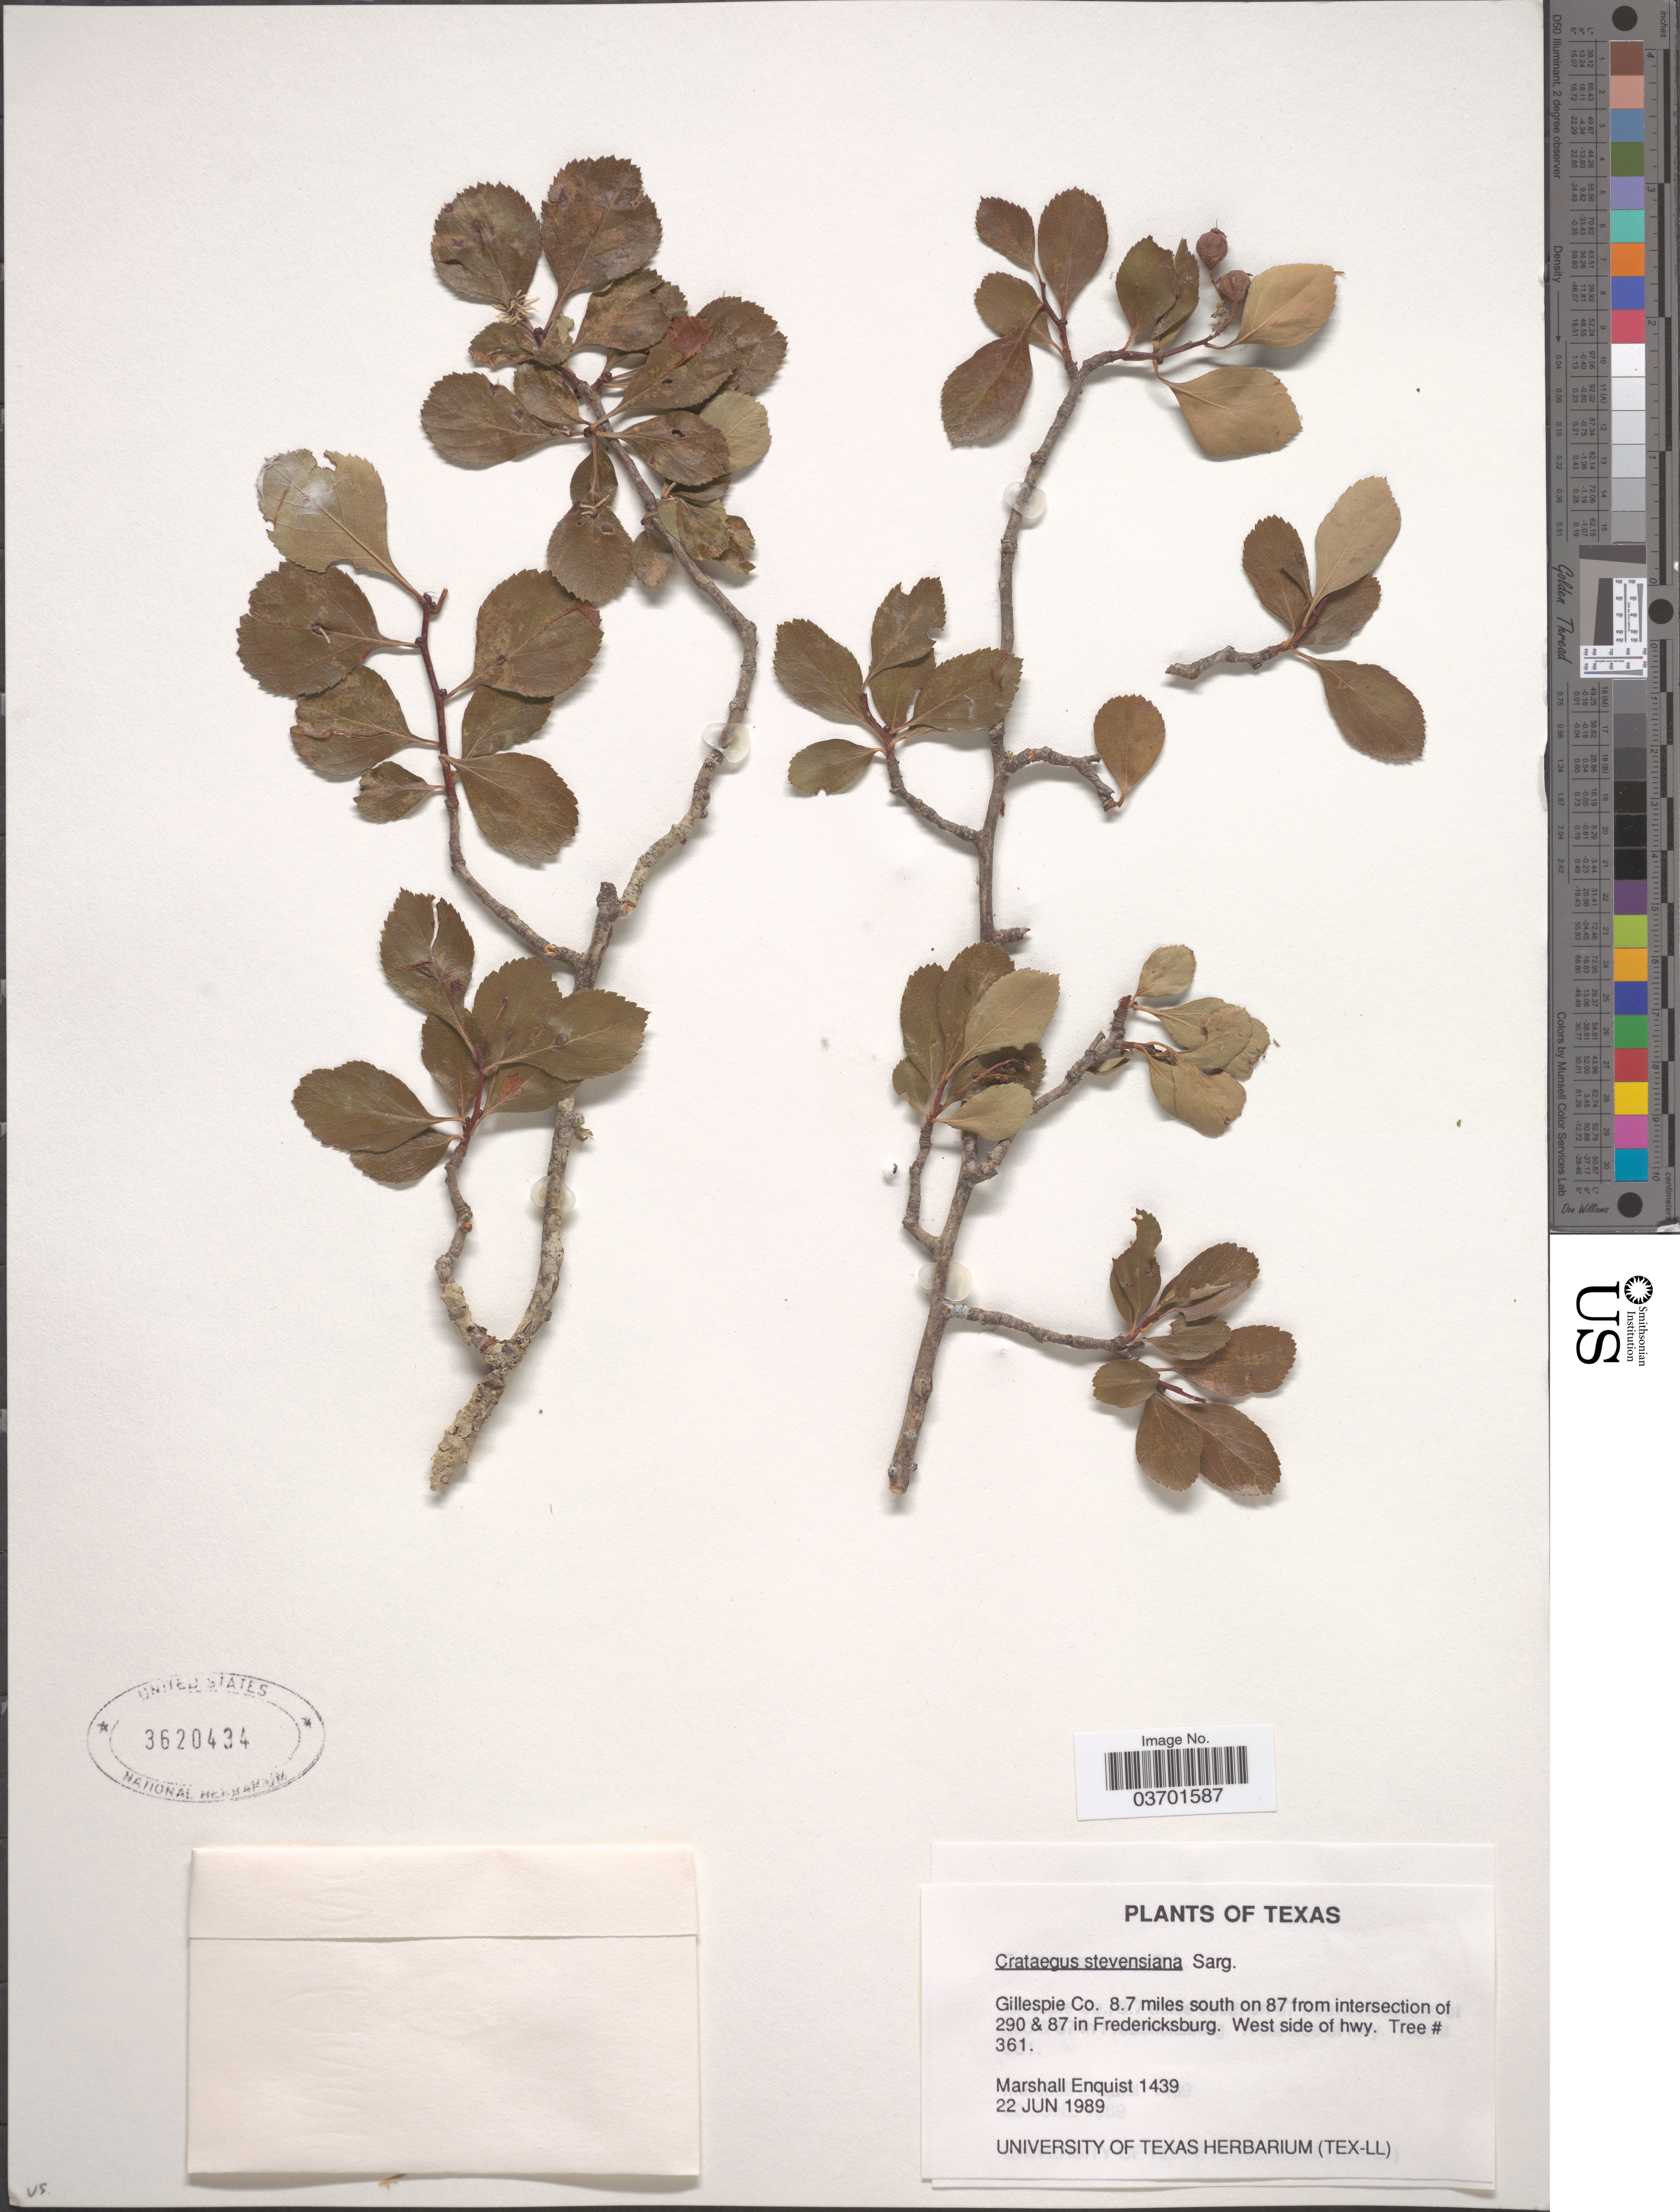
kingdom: Plantae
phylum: Tracheophyta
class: Magnoliopsida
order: Rosales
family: Rosaceae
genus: Crataegus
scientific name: Crataegus reverchonii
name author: Sarg.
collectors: M. Enquist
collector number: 1439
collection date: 1989-06-22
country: United States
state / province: Texas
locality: Gillespie Co. 8.7 miles south on 87 from intersection of 290 & 87 in Fredericksburg. West side of hwy.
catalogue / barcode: US 3620434